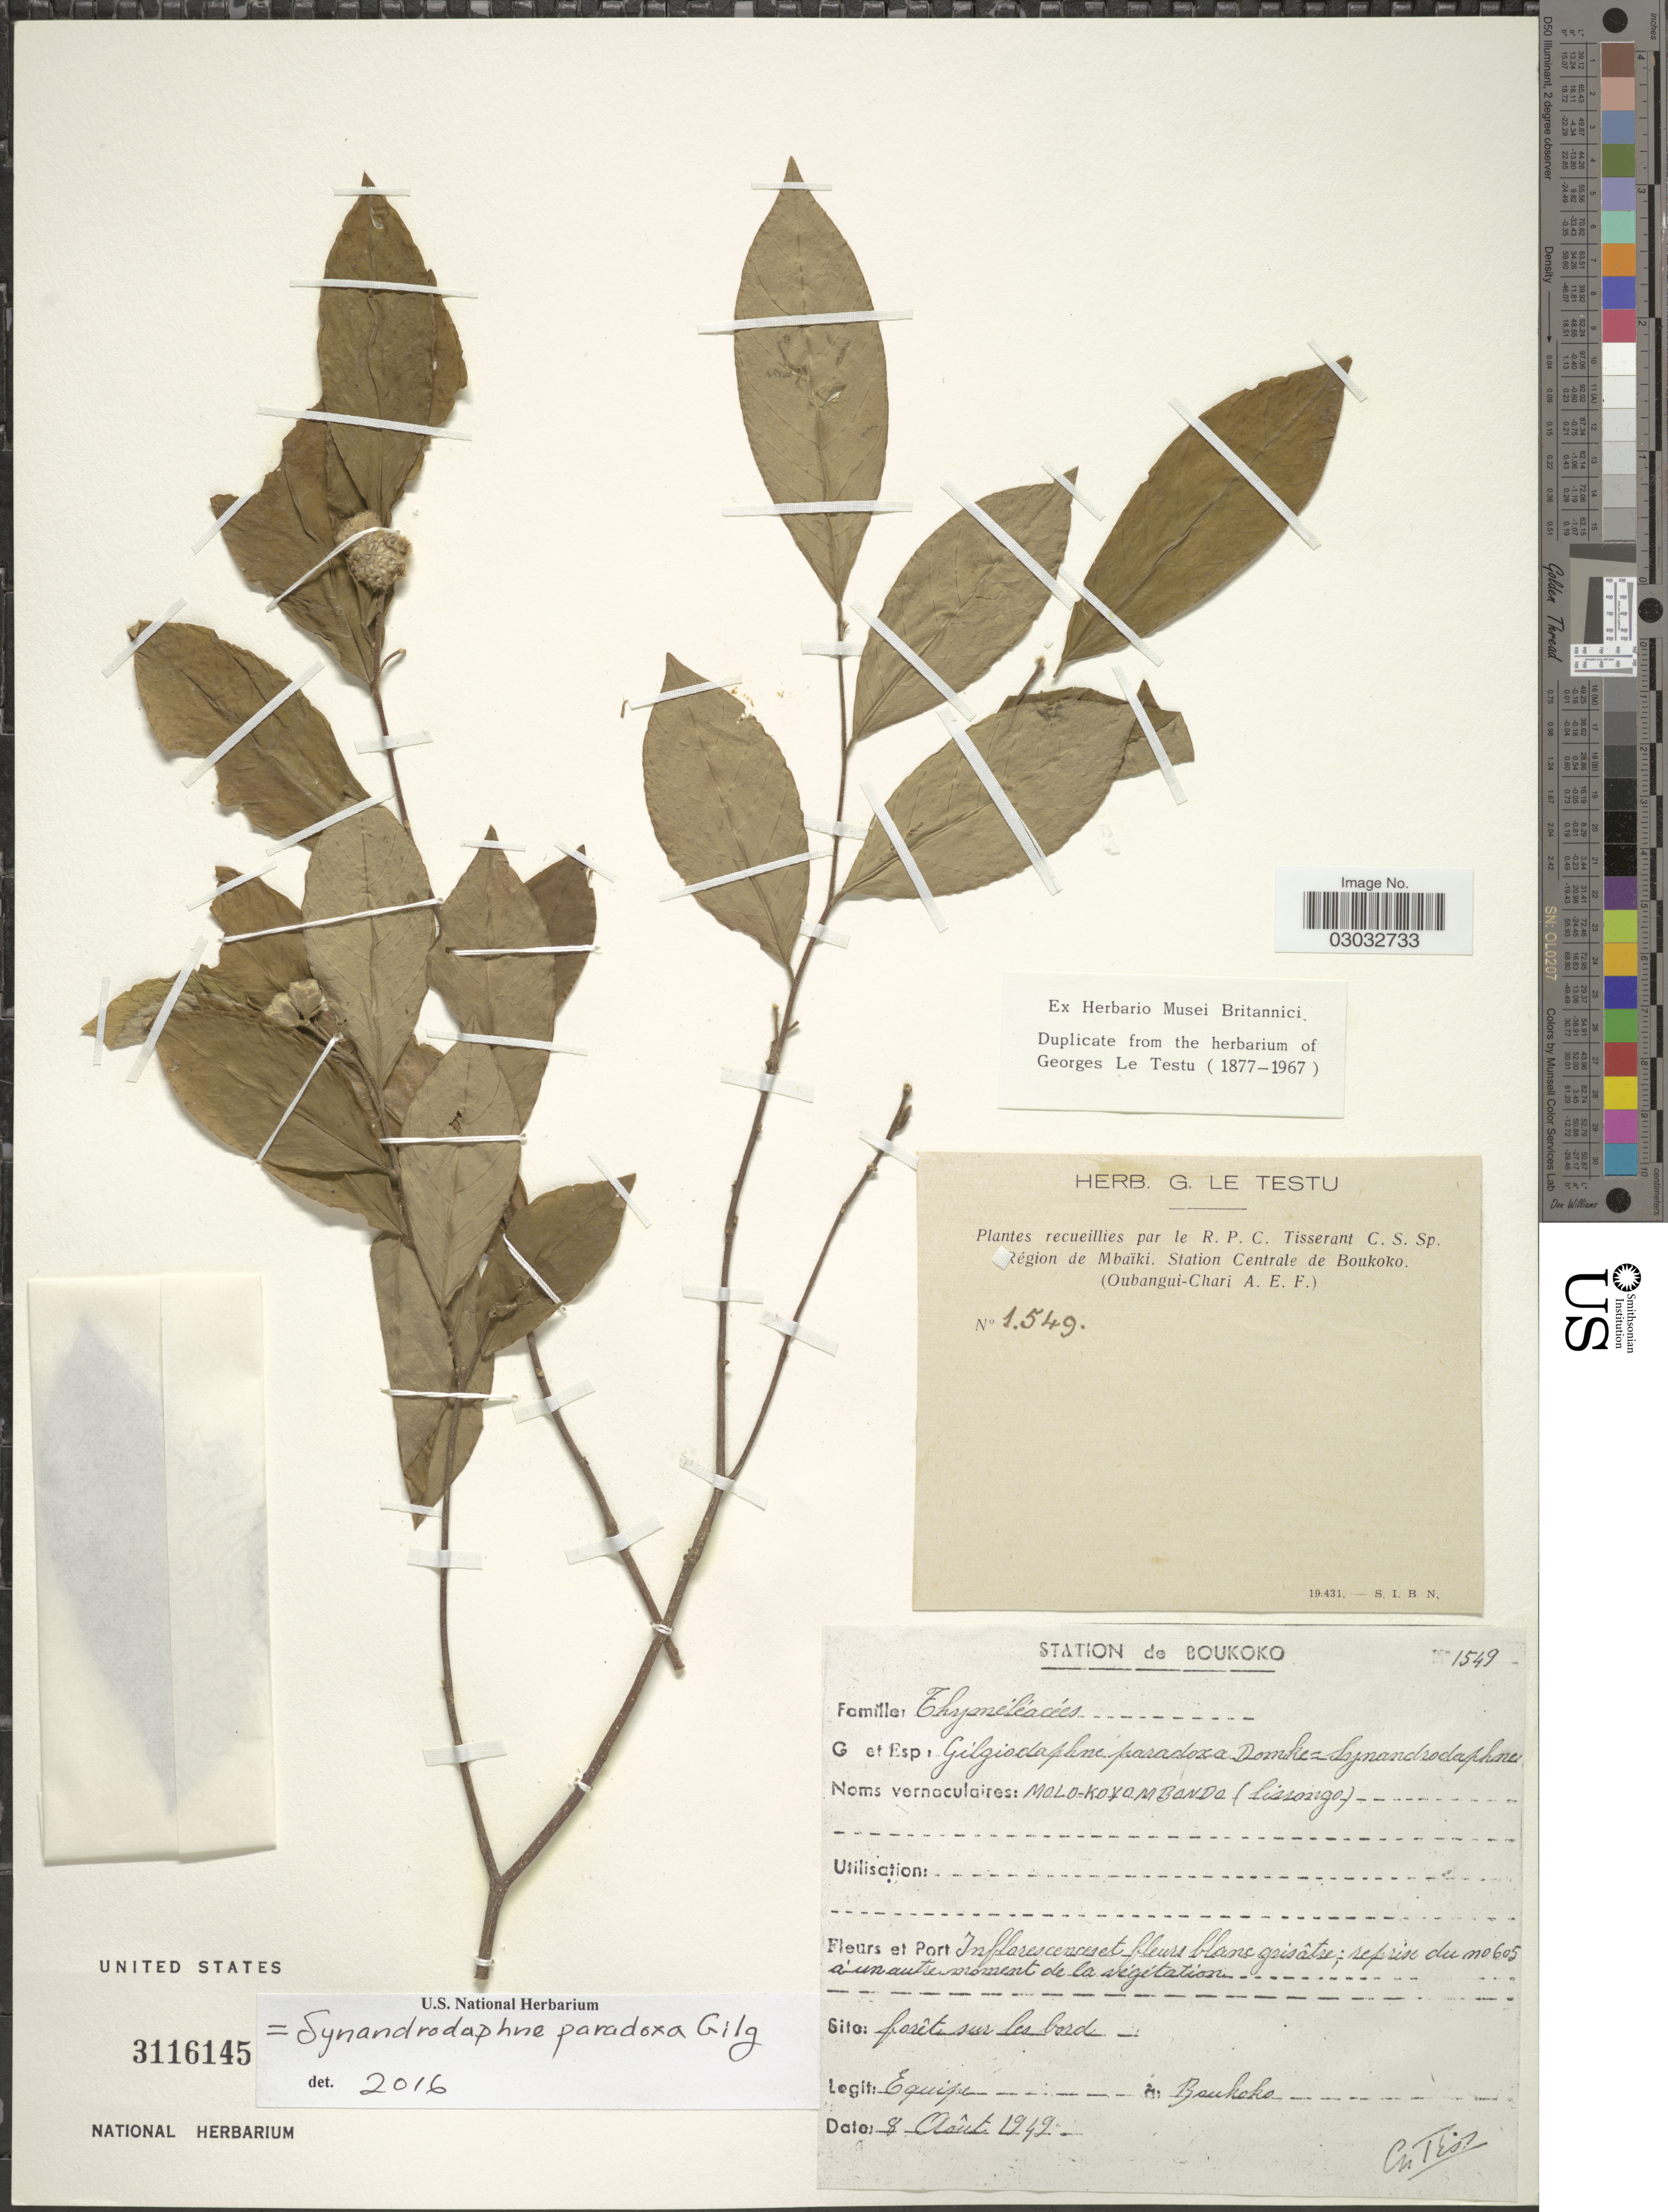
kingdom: Plantae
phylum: Tracheophyta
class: Magnoliopsida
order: Malvales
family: Thymelaeaceae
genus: Synandrodaphne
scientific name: Synandrodaphne paradoxa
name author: Gilg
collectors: C. Tisserant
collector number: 1549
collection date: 1949-08-08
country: Central African Republic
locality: Région de Mbaïki. Station Centrale de Boukoko (Oubangui-Chari A.E.F.). À Boukoko.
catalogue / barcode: US 3116145